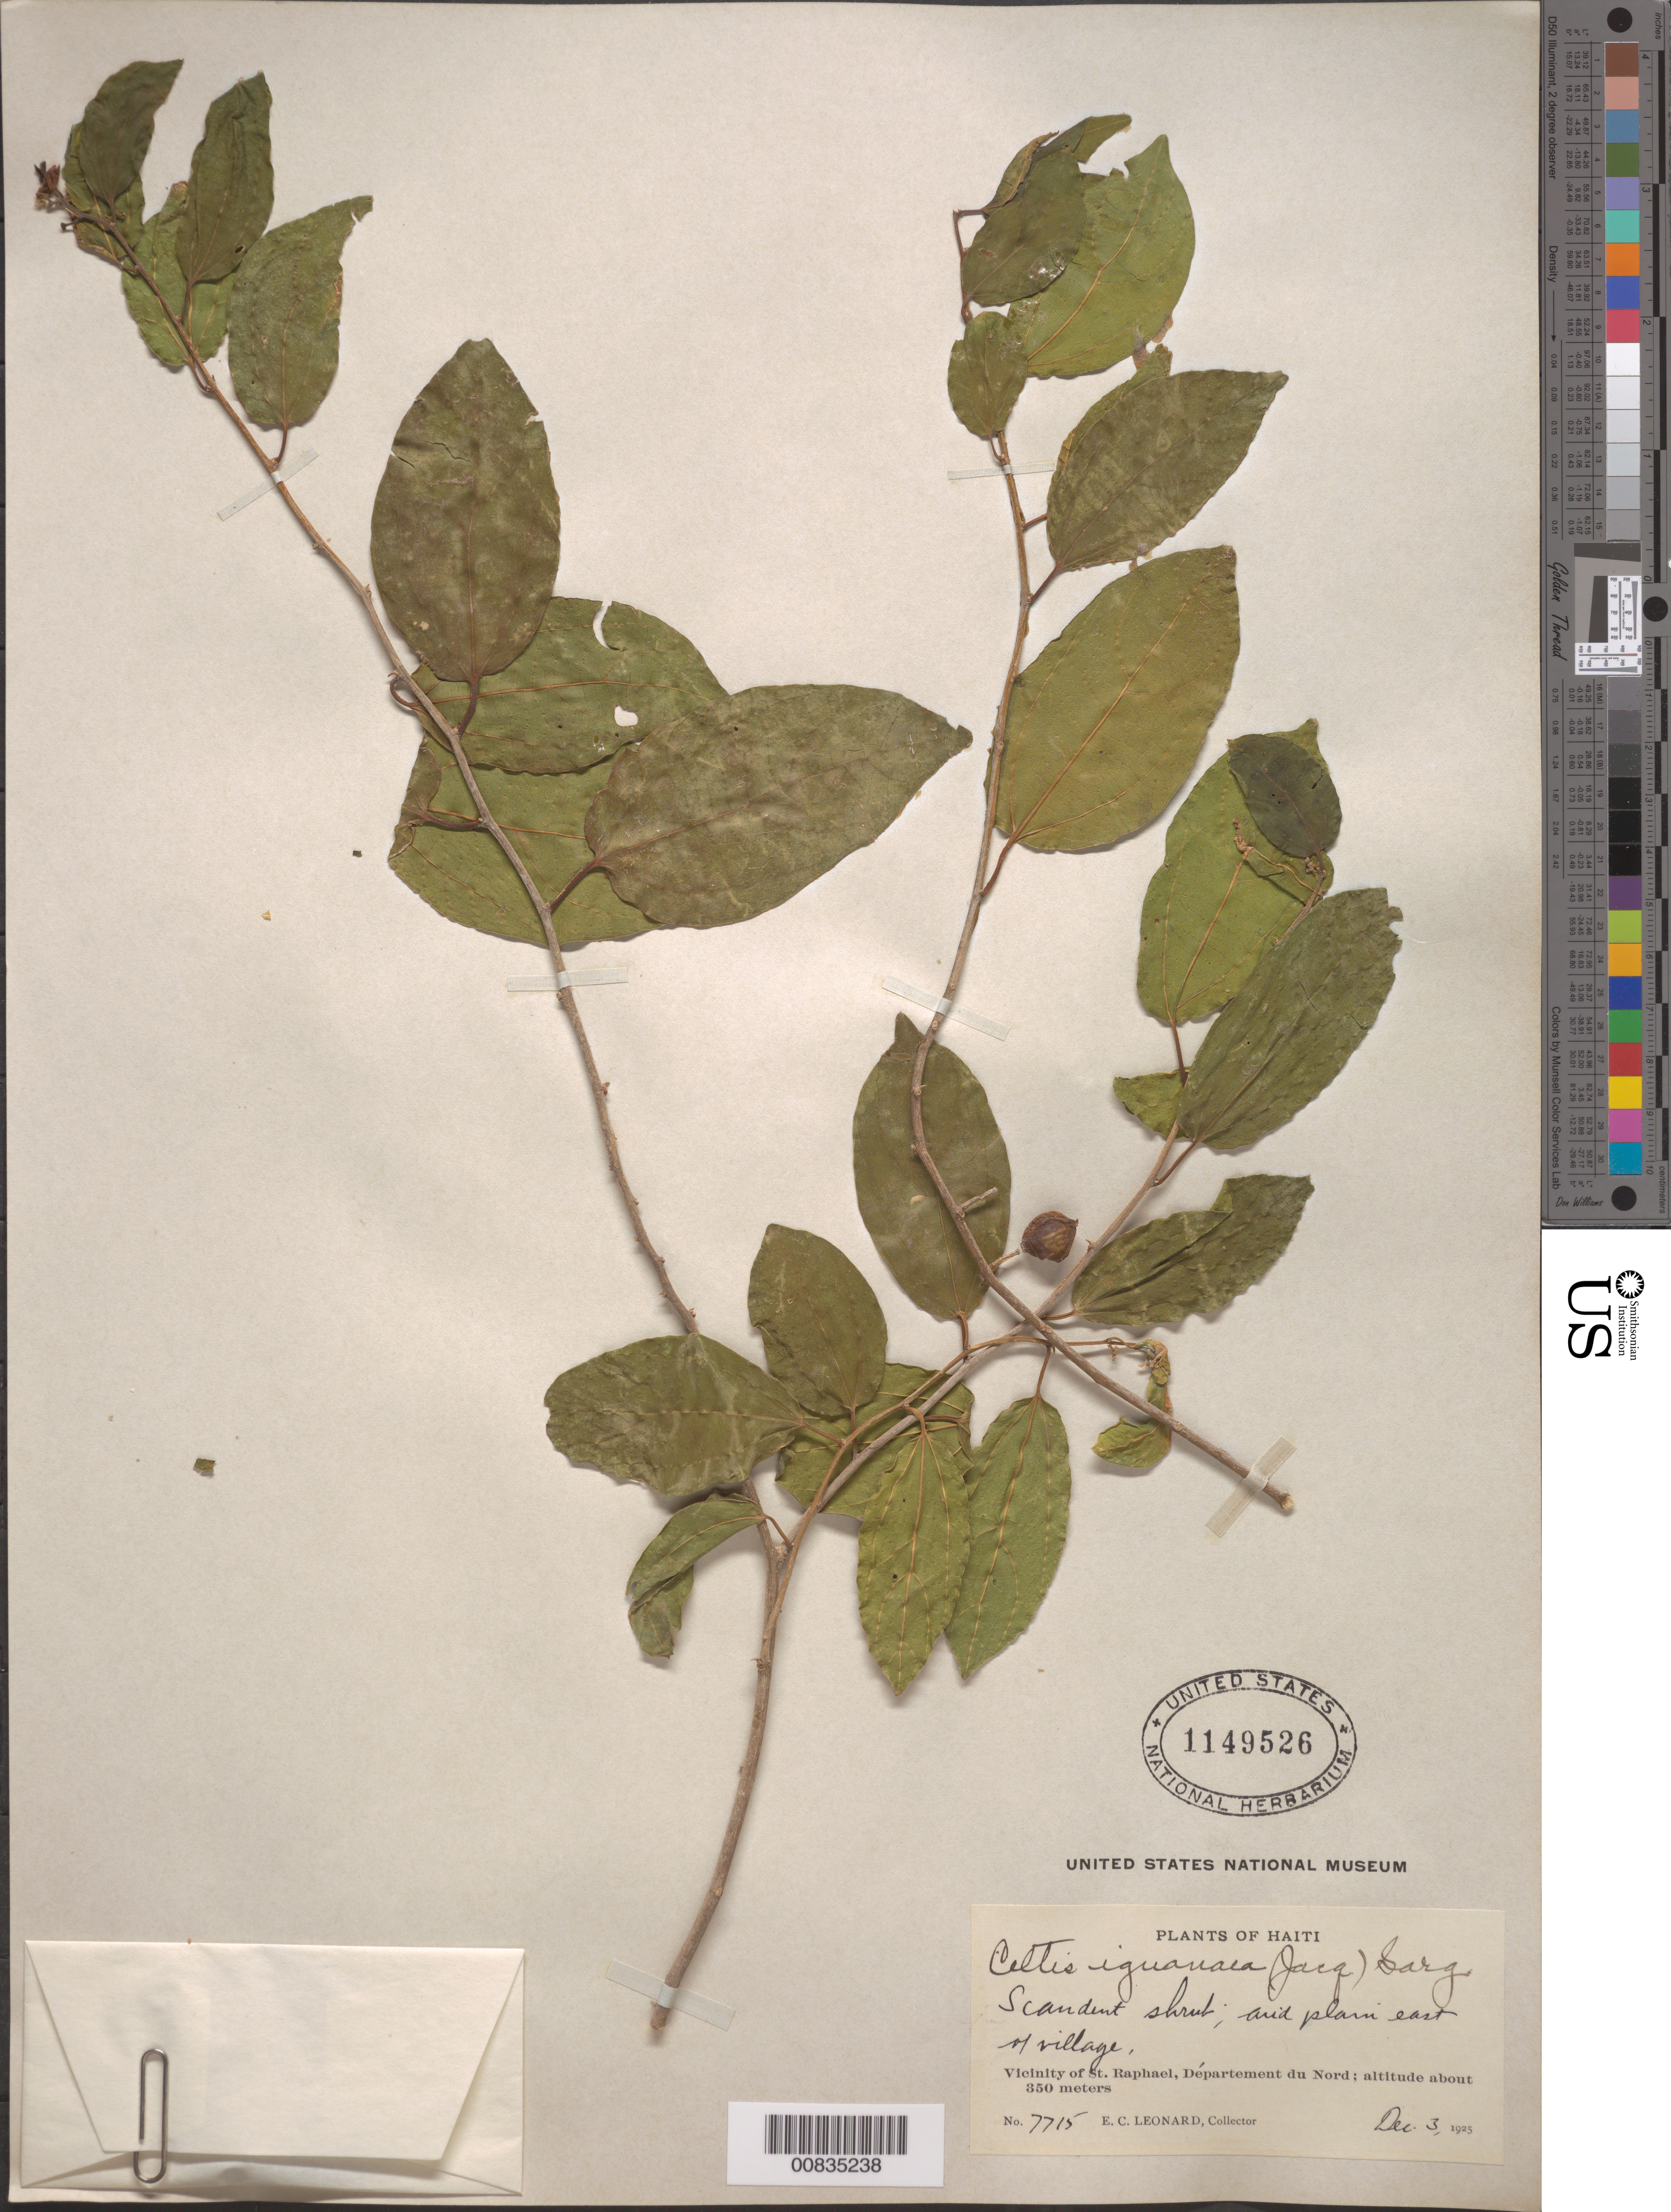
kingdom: Plantae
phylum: Tracheophyta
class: Magnoliopsida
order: Rosales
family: Cannabaceae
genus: Celtis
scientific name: Celtis iguanaea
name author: (Jacq.) Sarg.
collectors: E. C. Leonard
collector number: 7715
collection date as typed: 03 Dec 1925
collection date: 1925-12-03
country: Haiti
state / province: Nord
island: Hispaniola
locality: Vicinity of St. Raphael; arid plain east of village.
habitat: Arid plain.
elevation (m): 350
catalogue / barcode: US 1149526